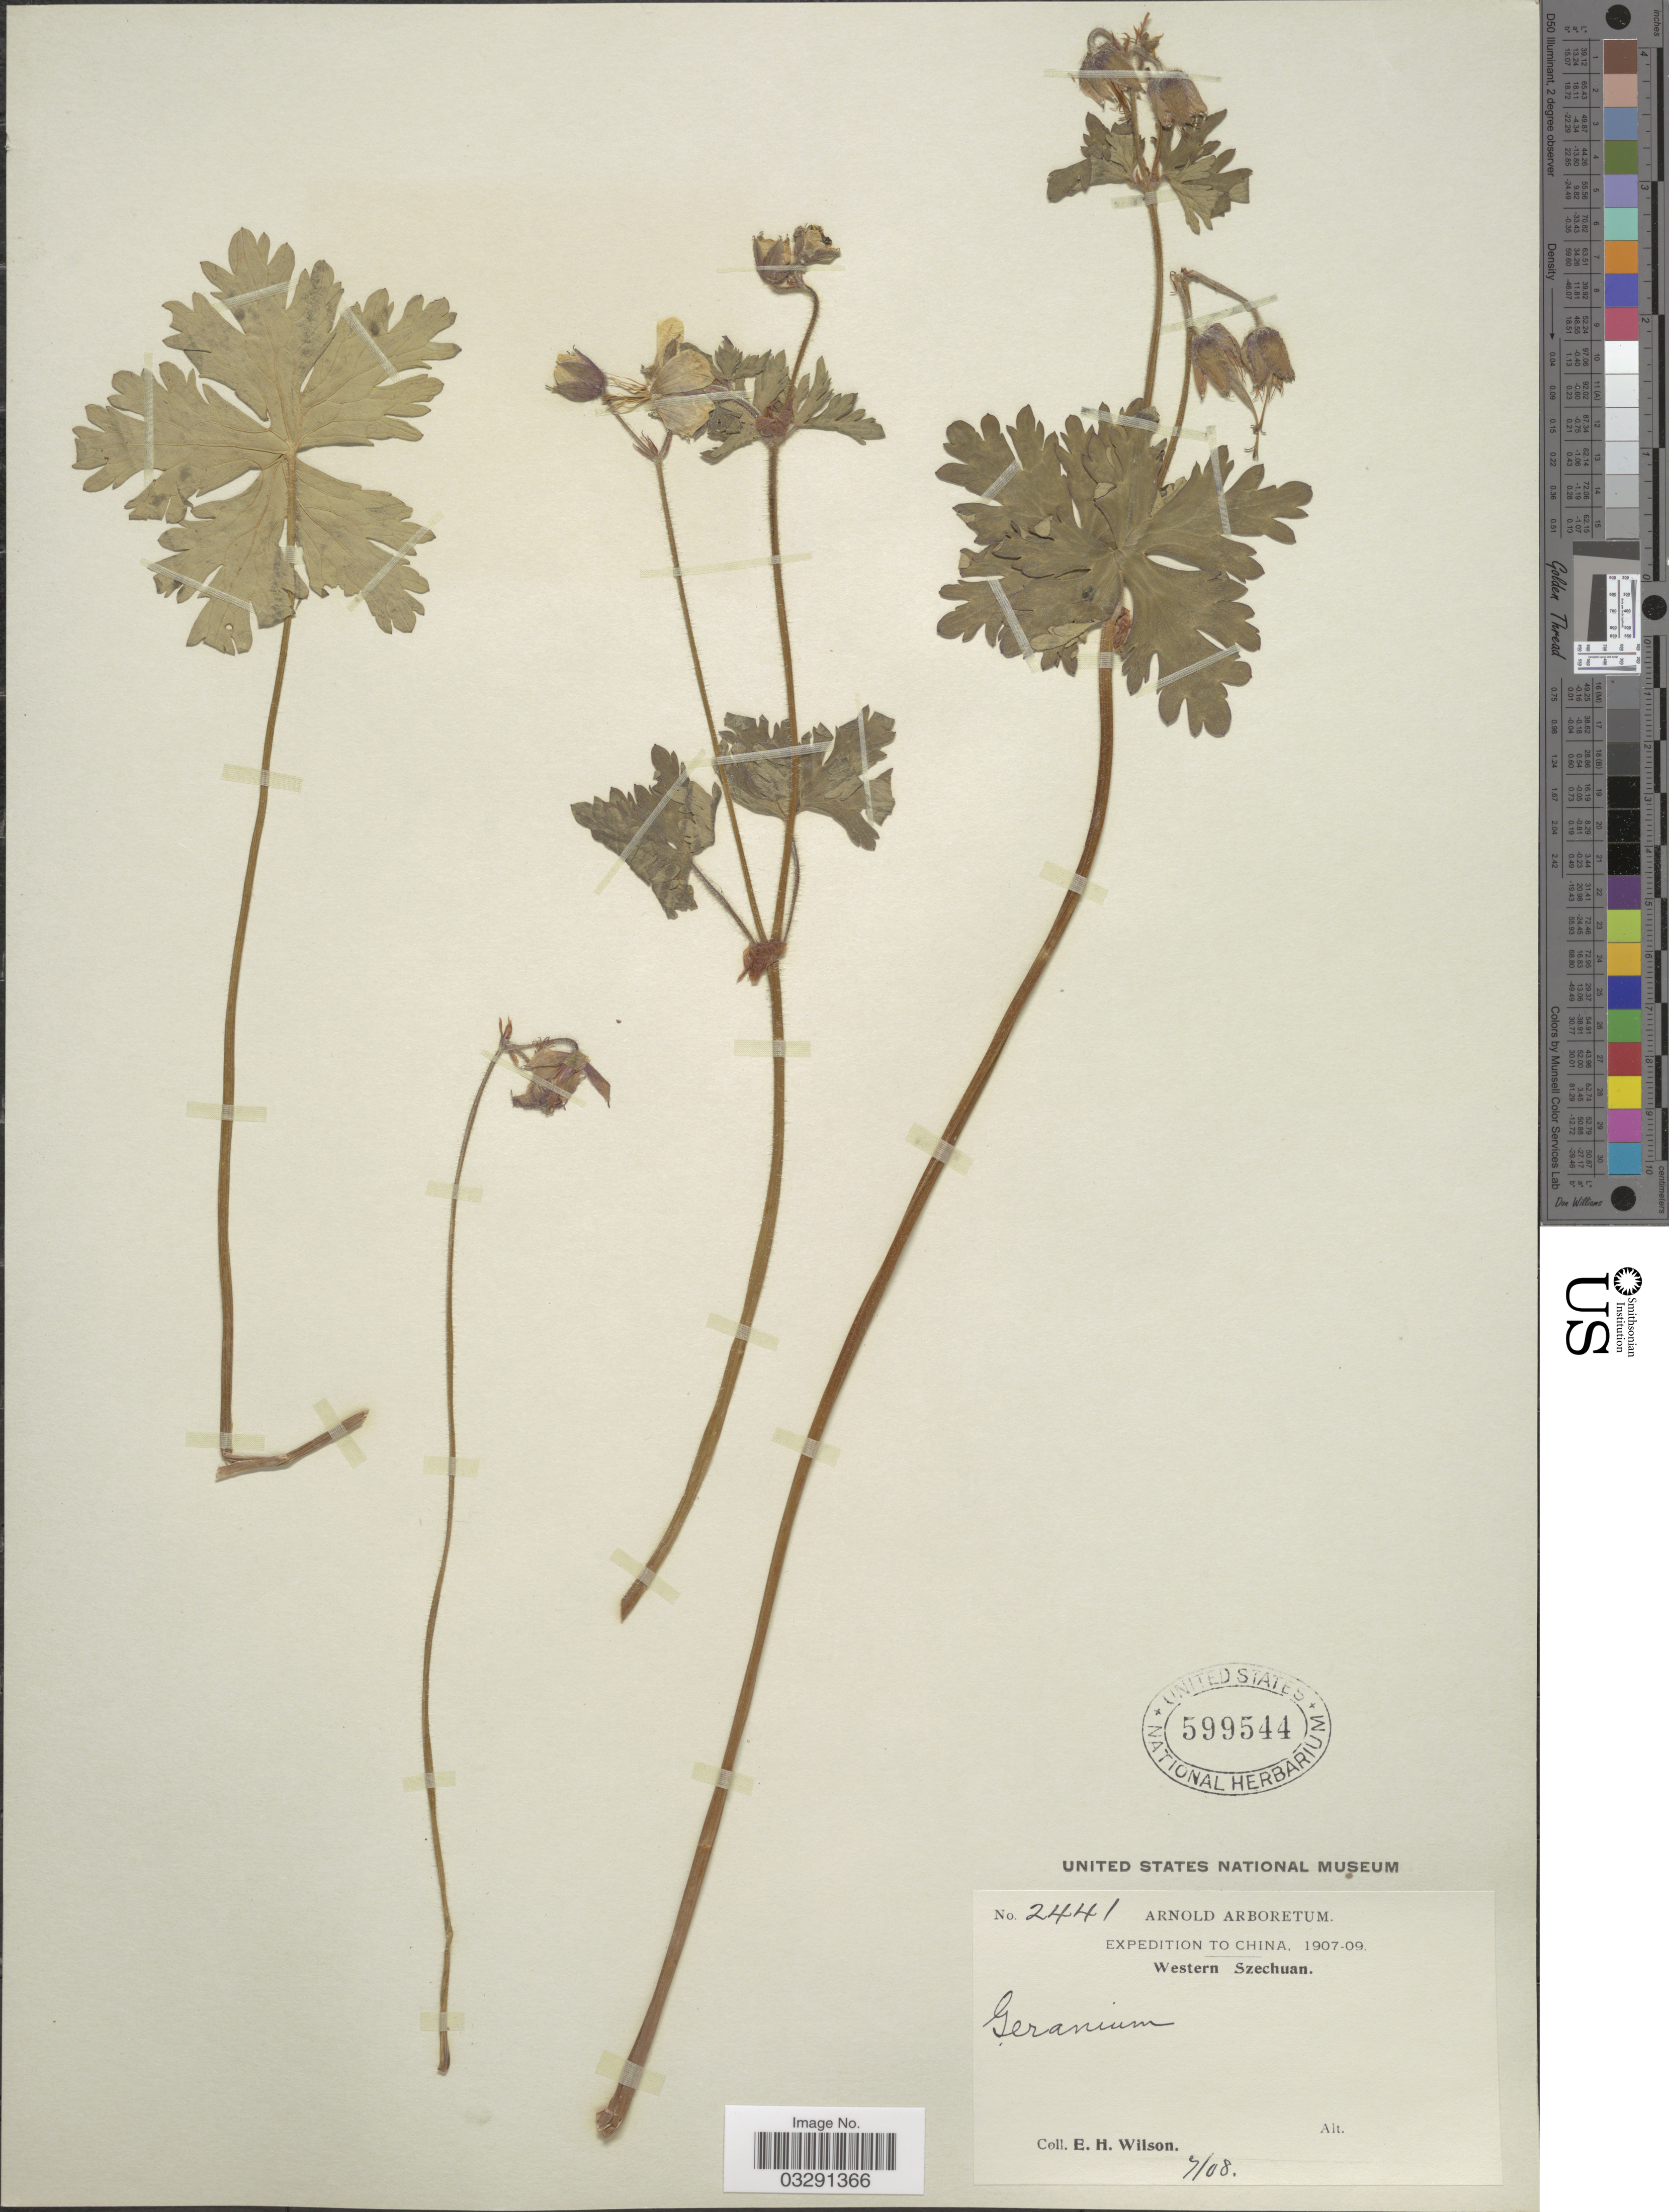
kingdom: Plantae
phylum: Tracheophyta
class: Magnoliopsida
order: Geraniales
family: Geraniaceae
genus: Geranium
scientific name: Geranium strigosum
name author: Rydb.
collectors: E. Wilson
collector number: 2441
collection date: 1908-07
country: China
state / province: Sichuan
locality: Western Szechuan.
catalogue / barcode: US 599544